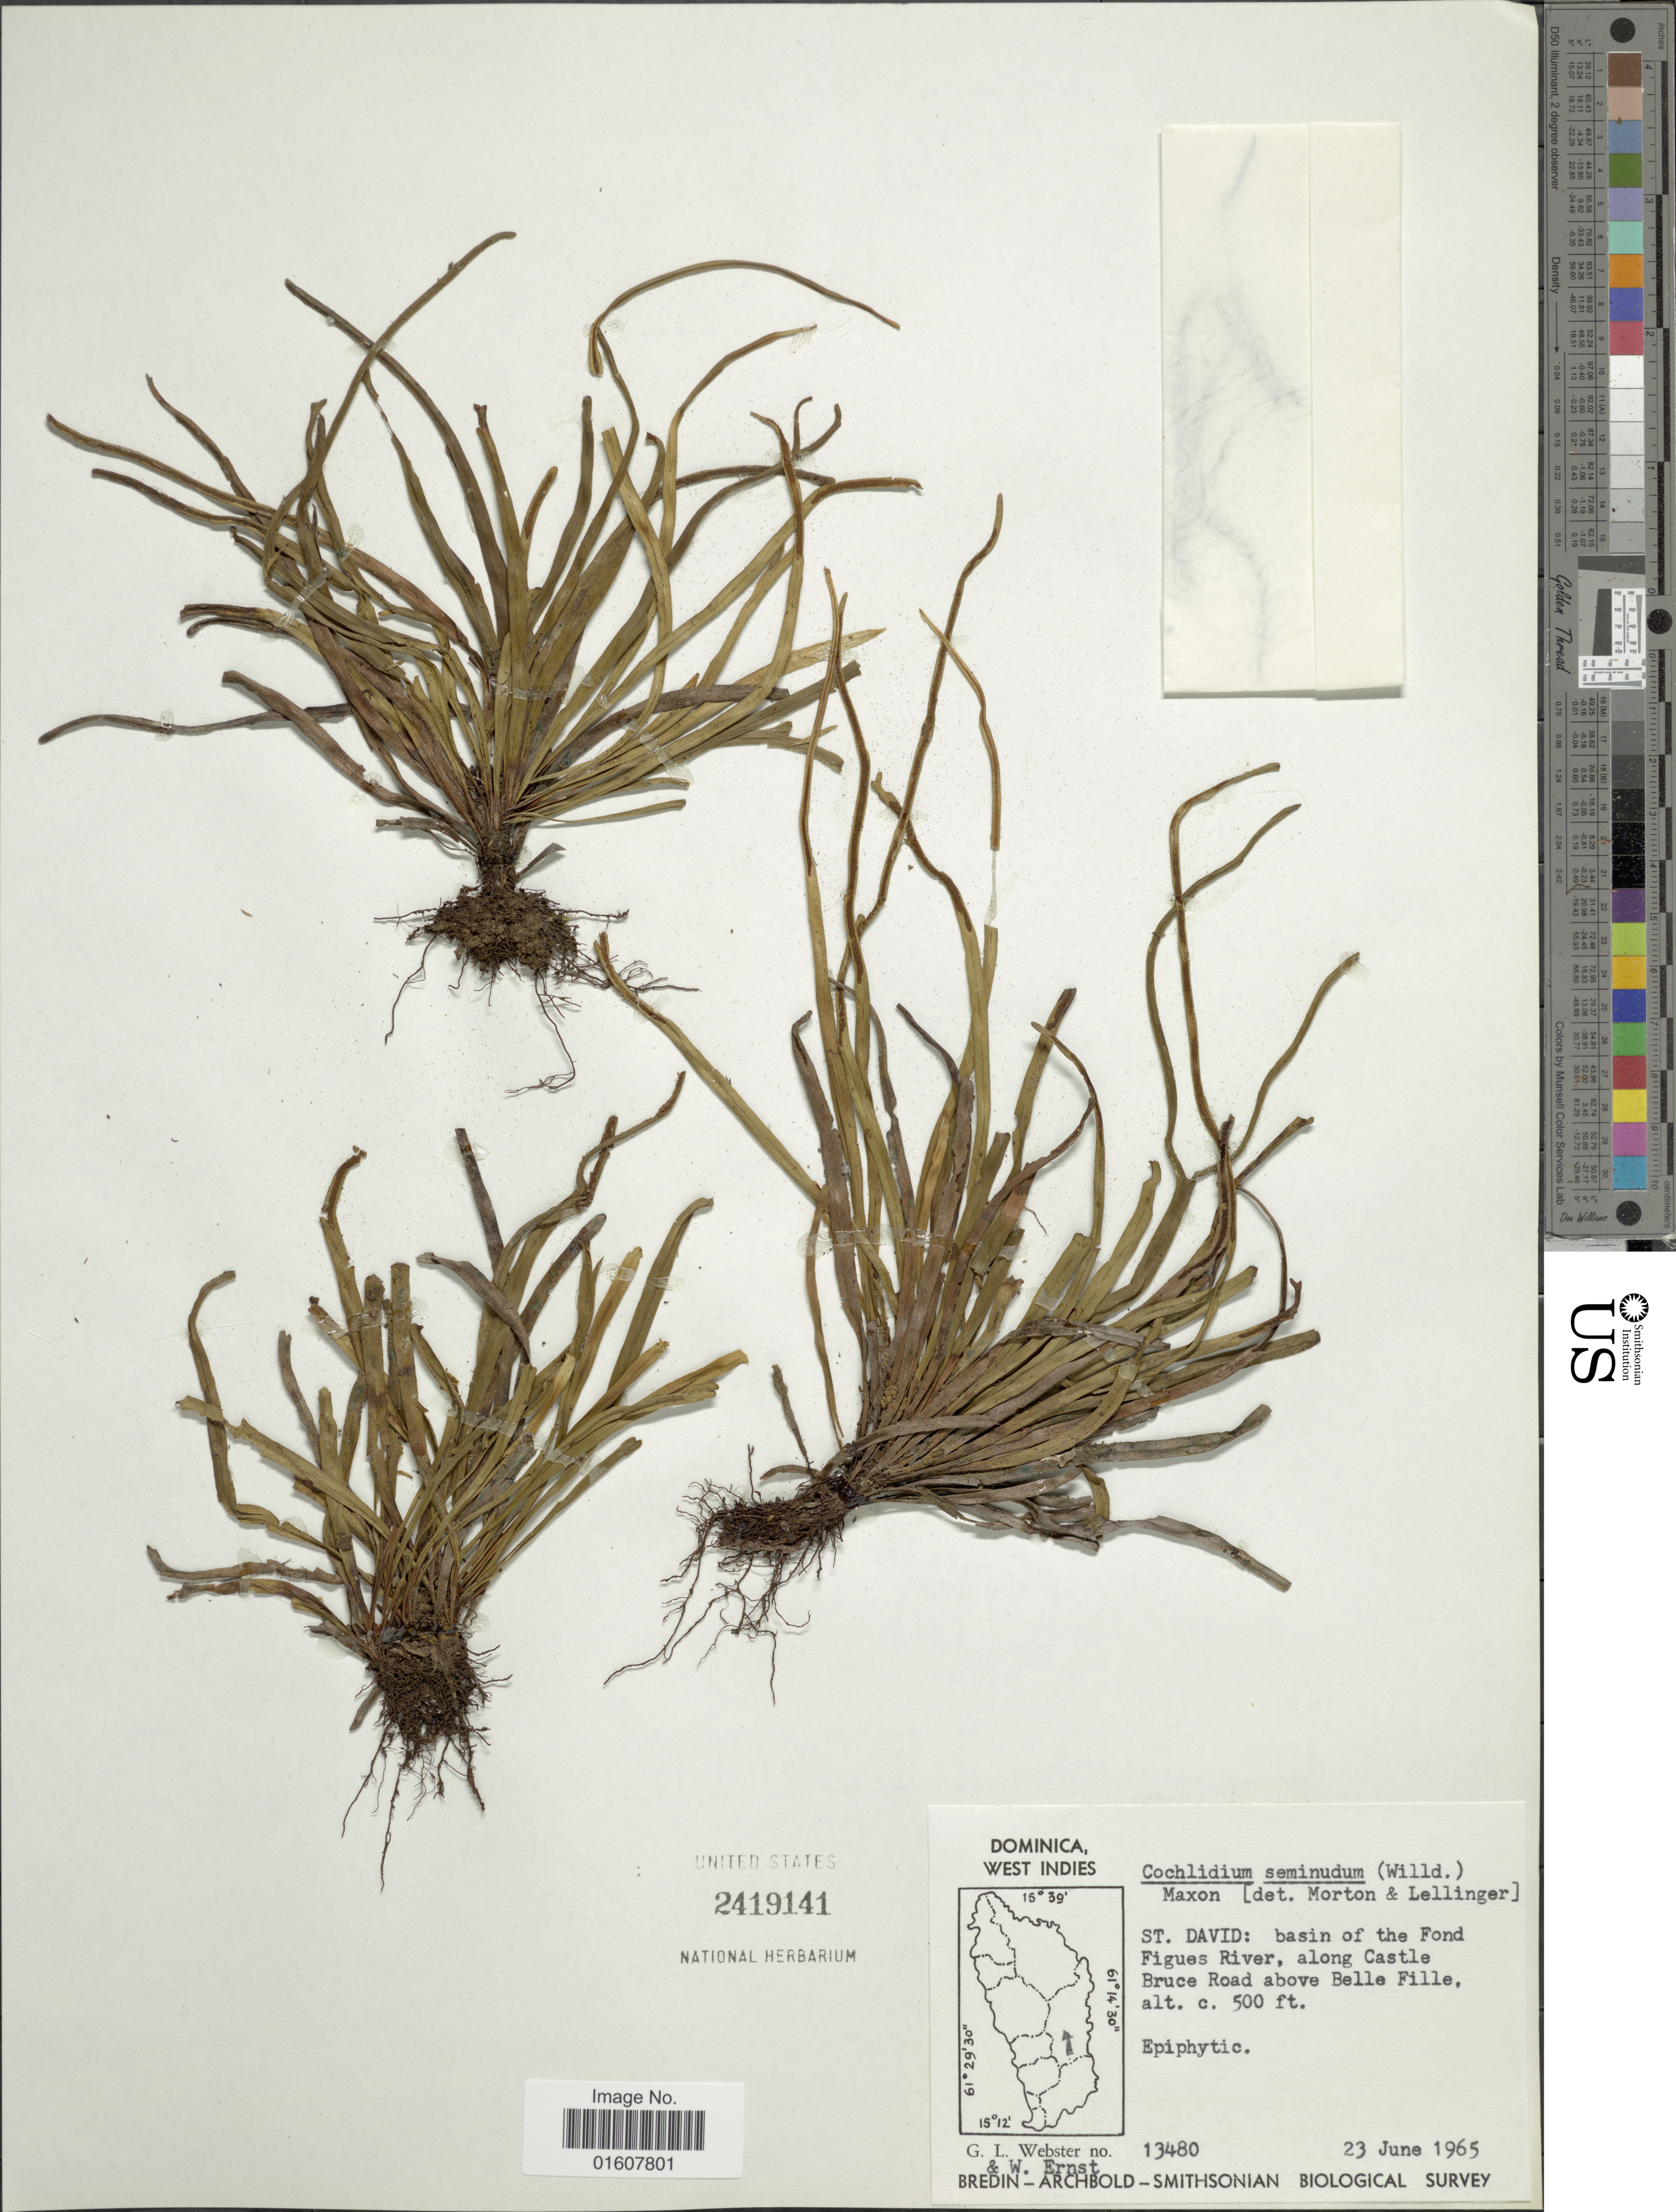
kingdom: Plantae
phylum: Tracheophyta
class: Polypodiopsida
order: Polypodiales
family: Polypodiaceae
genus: Cochlidium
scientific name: Cochlidium seminudum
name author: (Willd.) Maxon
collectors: G. L. Webster & W. C. Ernst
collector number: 13480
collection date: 1965-06-23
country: Dominica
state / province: St. David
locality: St. David: basin of the Fond Figues River, along Castle Bruce Road above Belle Fille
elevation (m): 152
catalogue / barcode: US 2419141